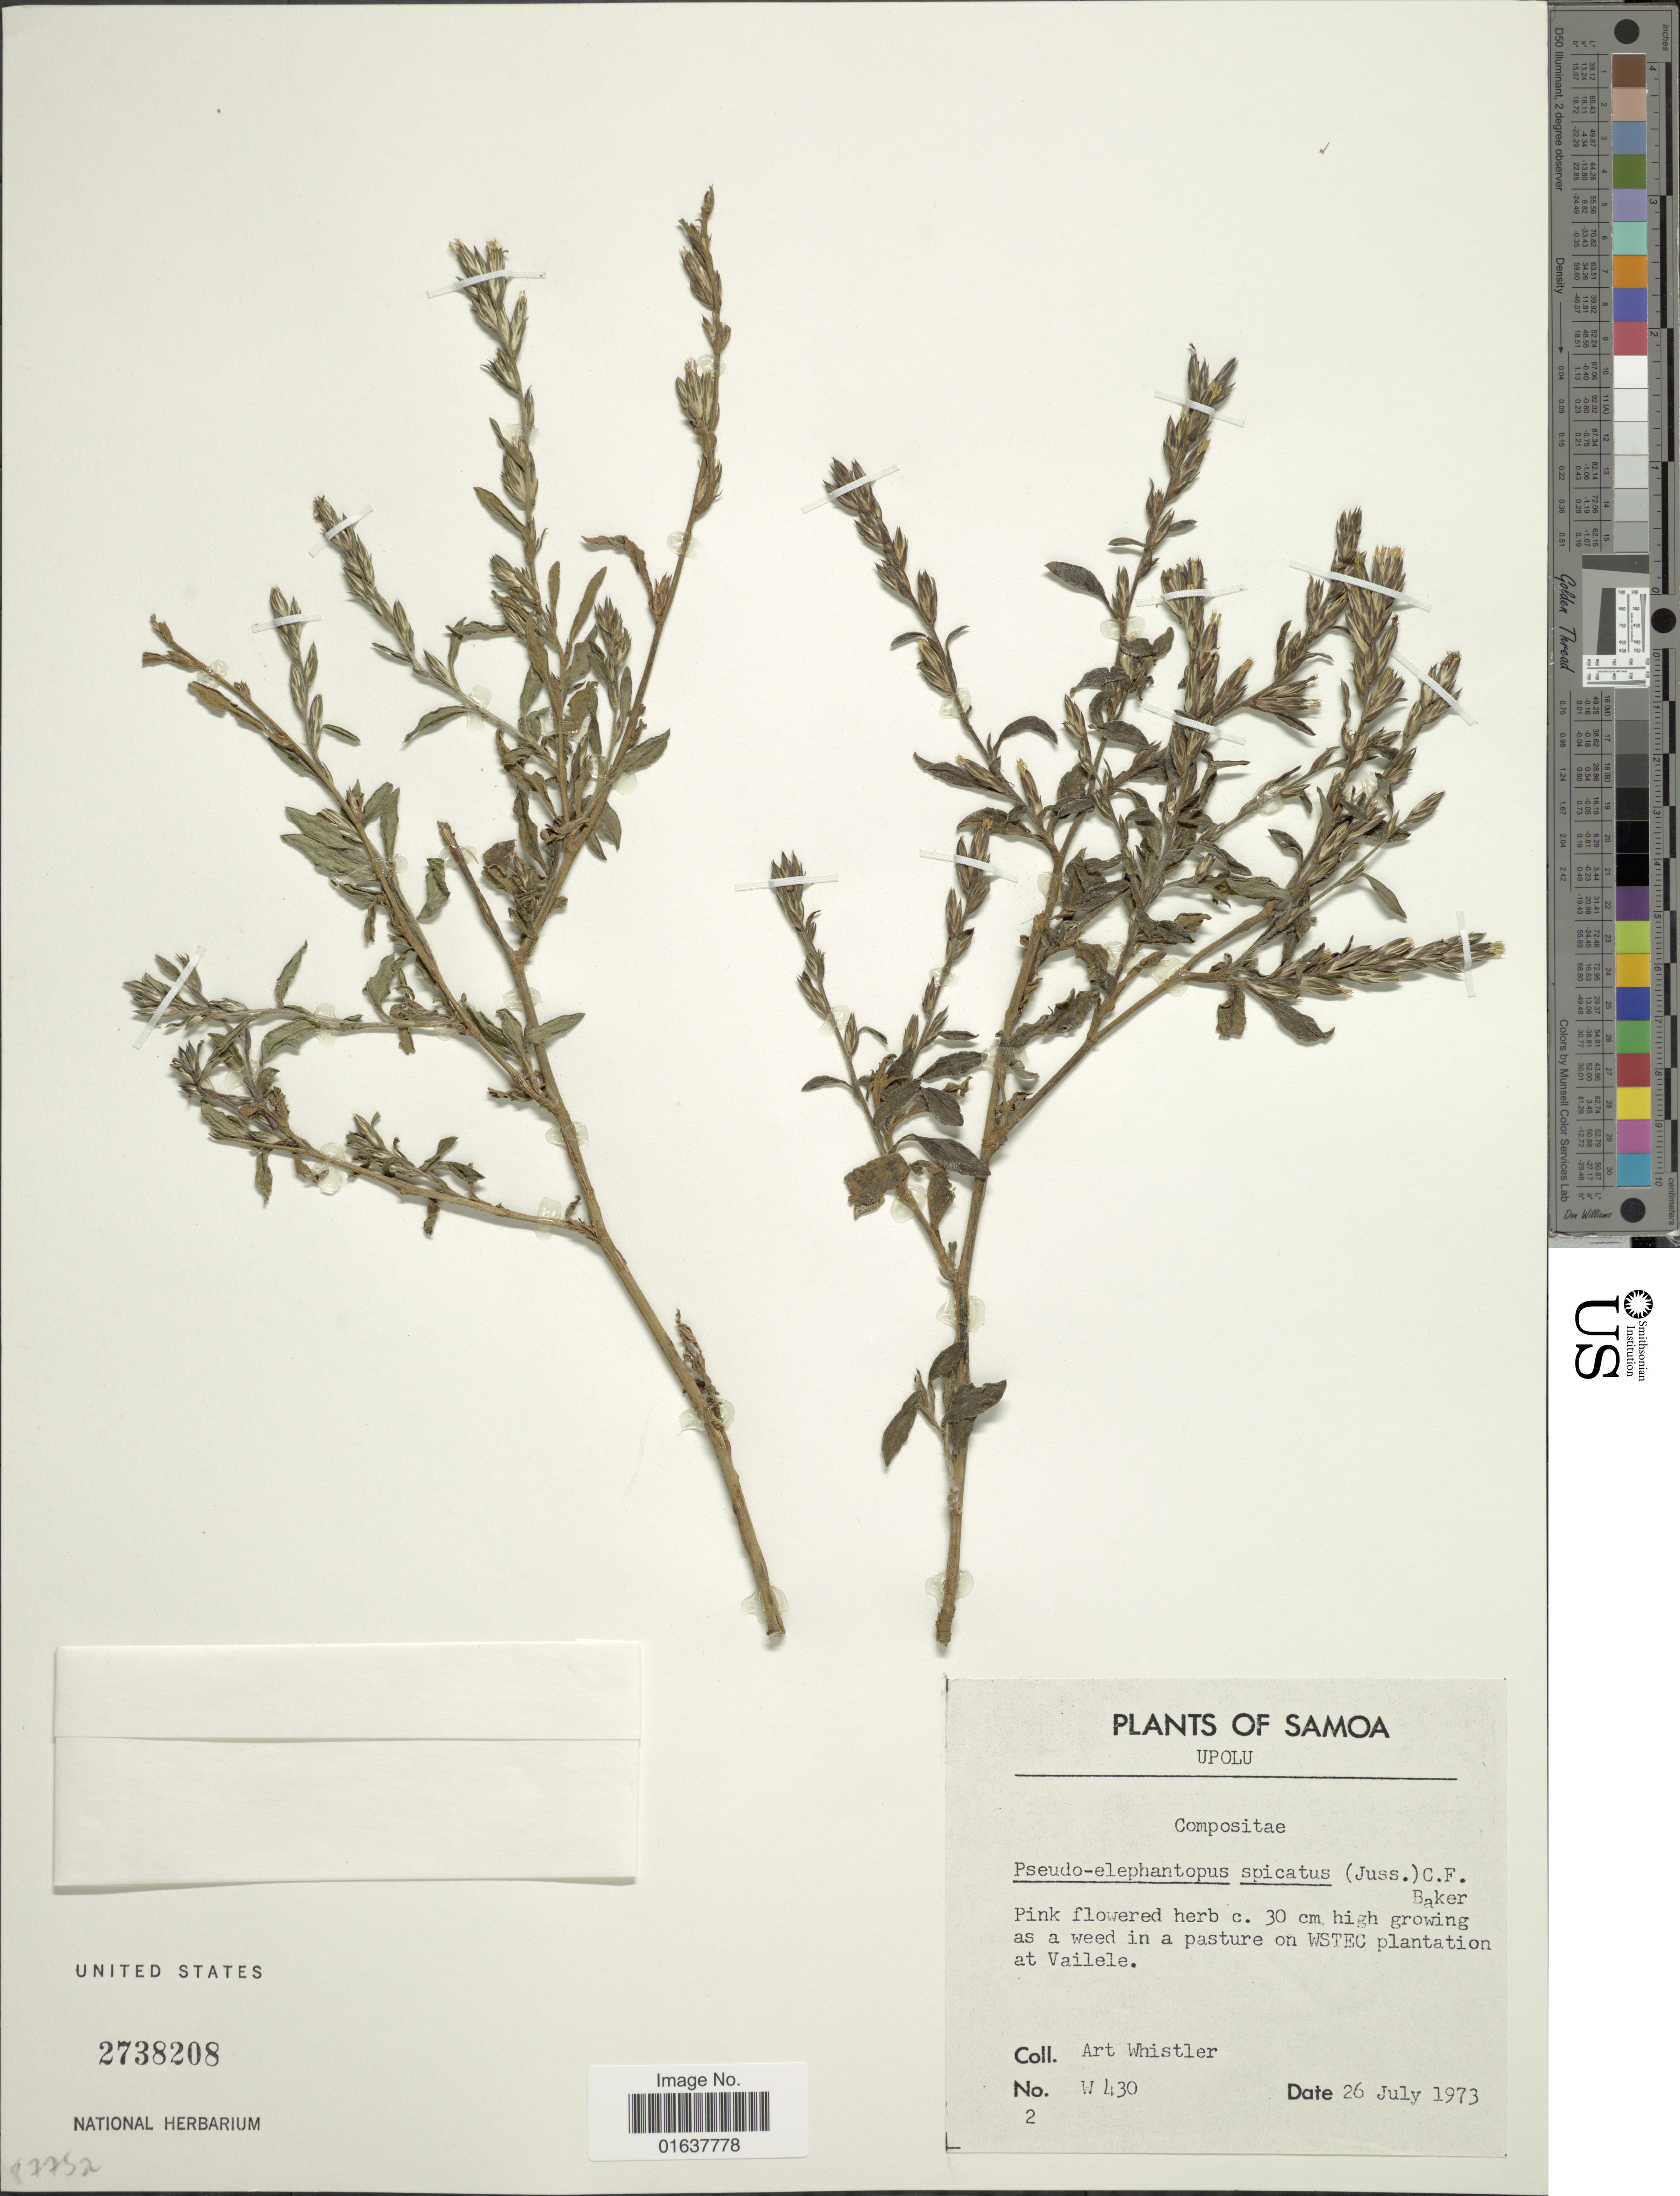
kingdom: Plantae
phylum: Tracheophyta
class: Magnoliopsida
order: Asterales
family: Asteraceae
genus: Pseudelephantopus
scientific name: Pseudelephantopus spicatus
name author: (Juss. ex Aubl.) C.F. Baker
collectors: A. Whistler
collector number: W430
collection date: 1973-07-26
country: Samoa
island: Upolu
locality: On WSTEC plantation at Vailele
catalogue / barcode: US 2738208